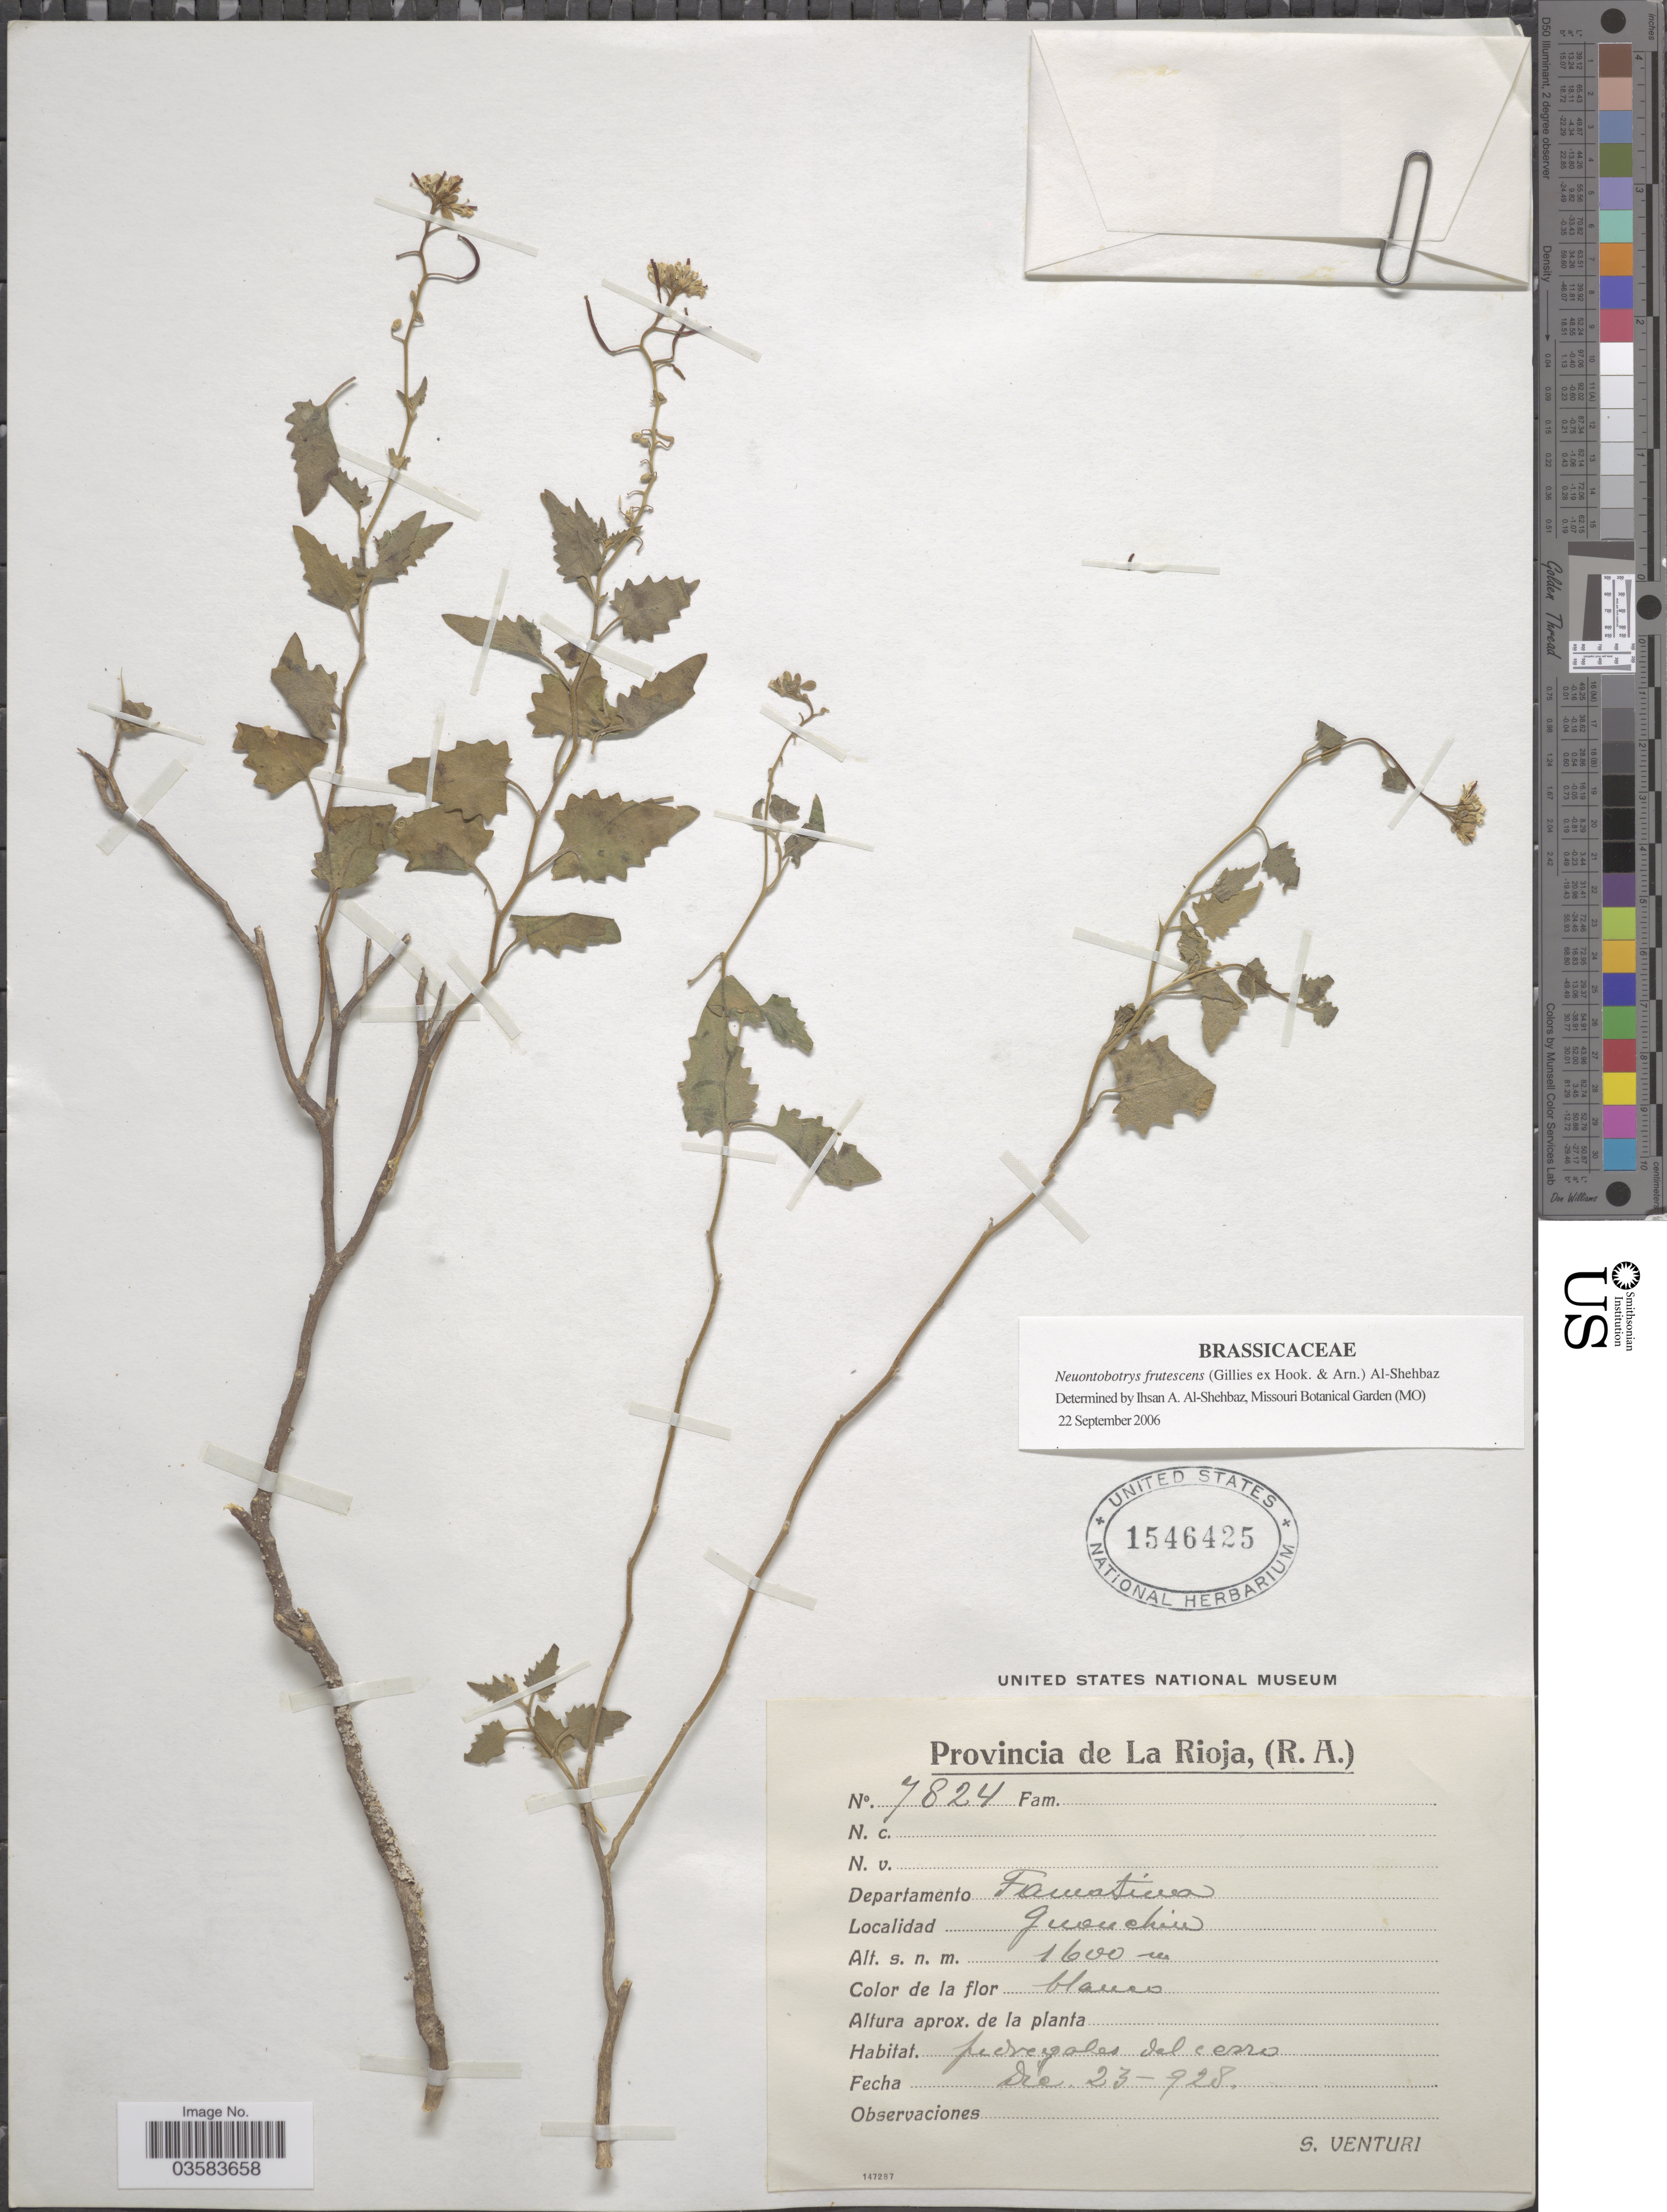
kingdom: Plantae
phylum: Tracheophyta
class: Magnoliopsida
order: Brassicales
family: Brassicaceae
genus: Neuontobotrys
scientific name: Neuontobotrys frutescens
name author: (Gillies ex Hook. & Arn.) Al-Shehbaz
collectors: S. Venturi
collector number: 7824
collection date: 1928-12-23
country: Argentina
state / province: La Rioja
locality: Departamento Famatina. Guanchin.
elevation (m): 1600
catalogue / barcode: US 1546425